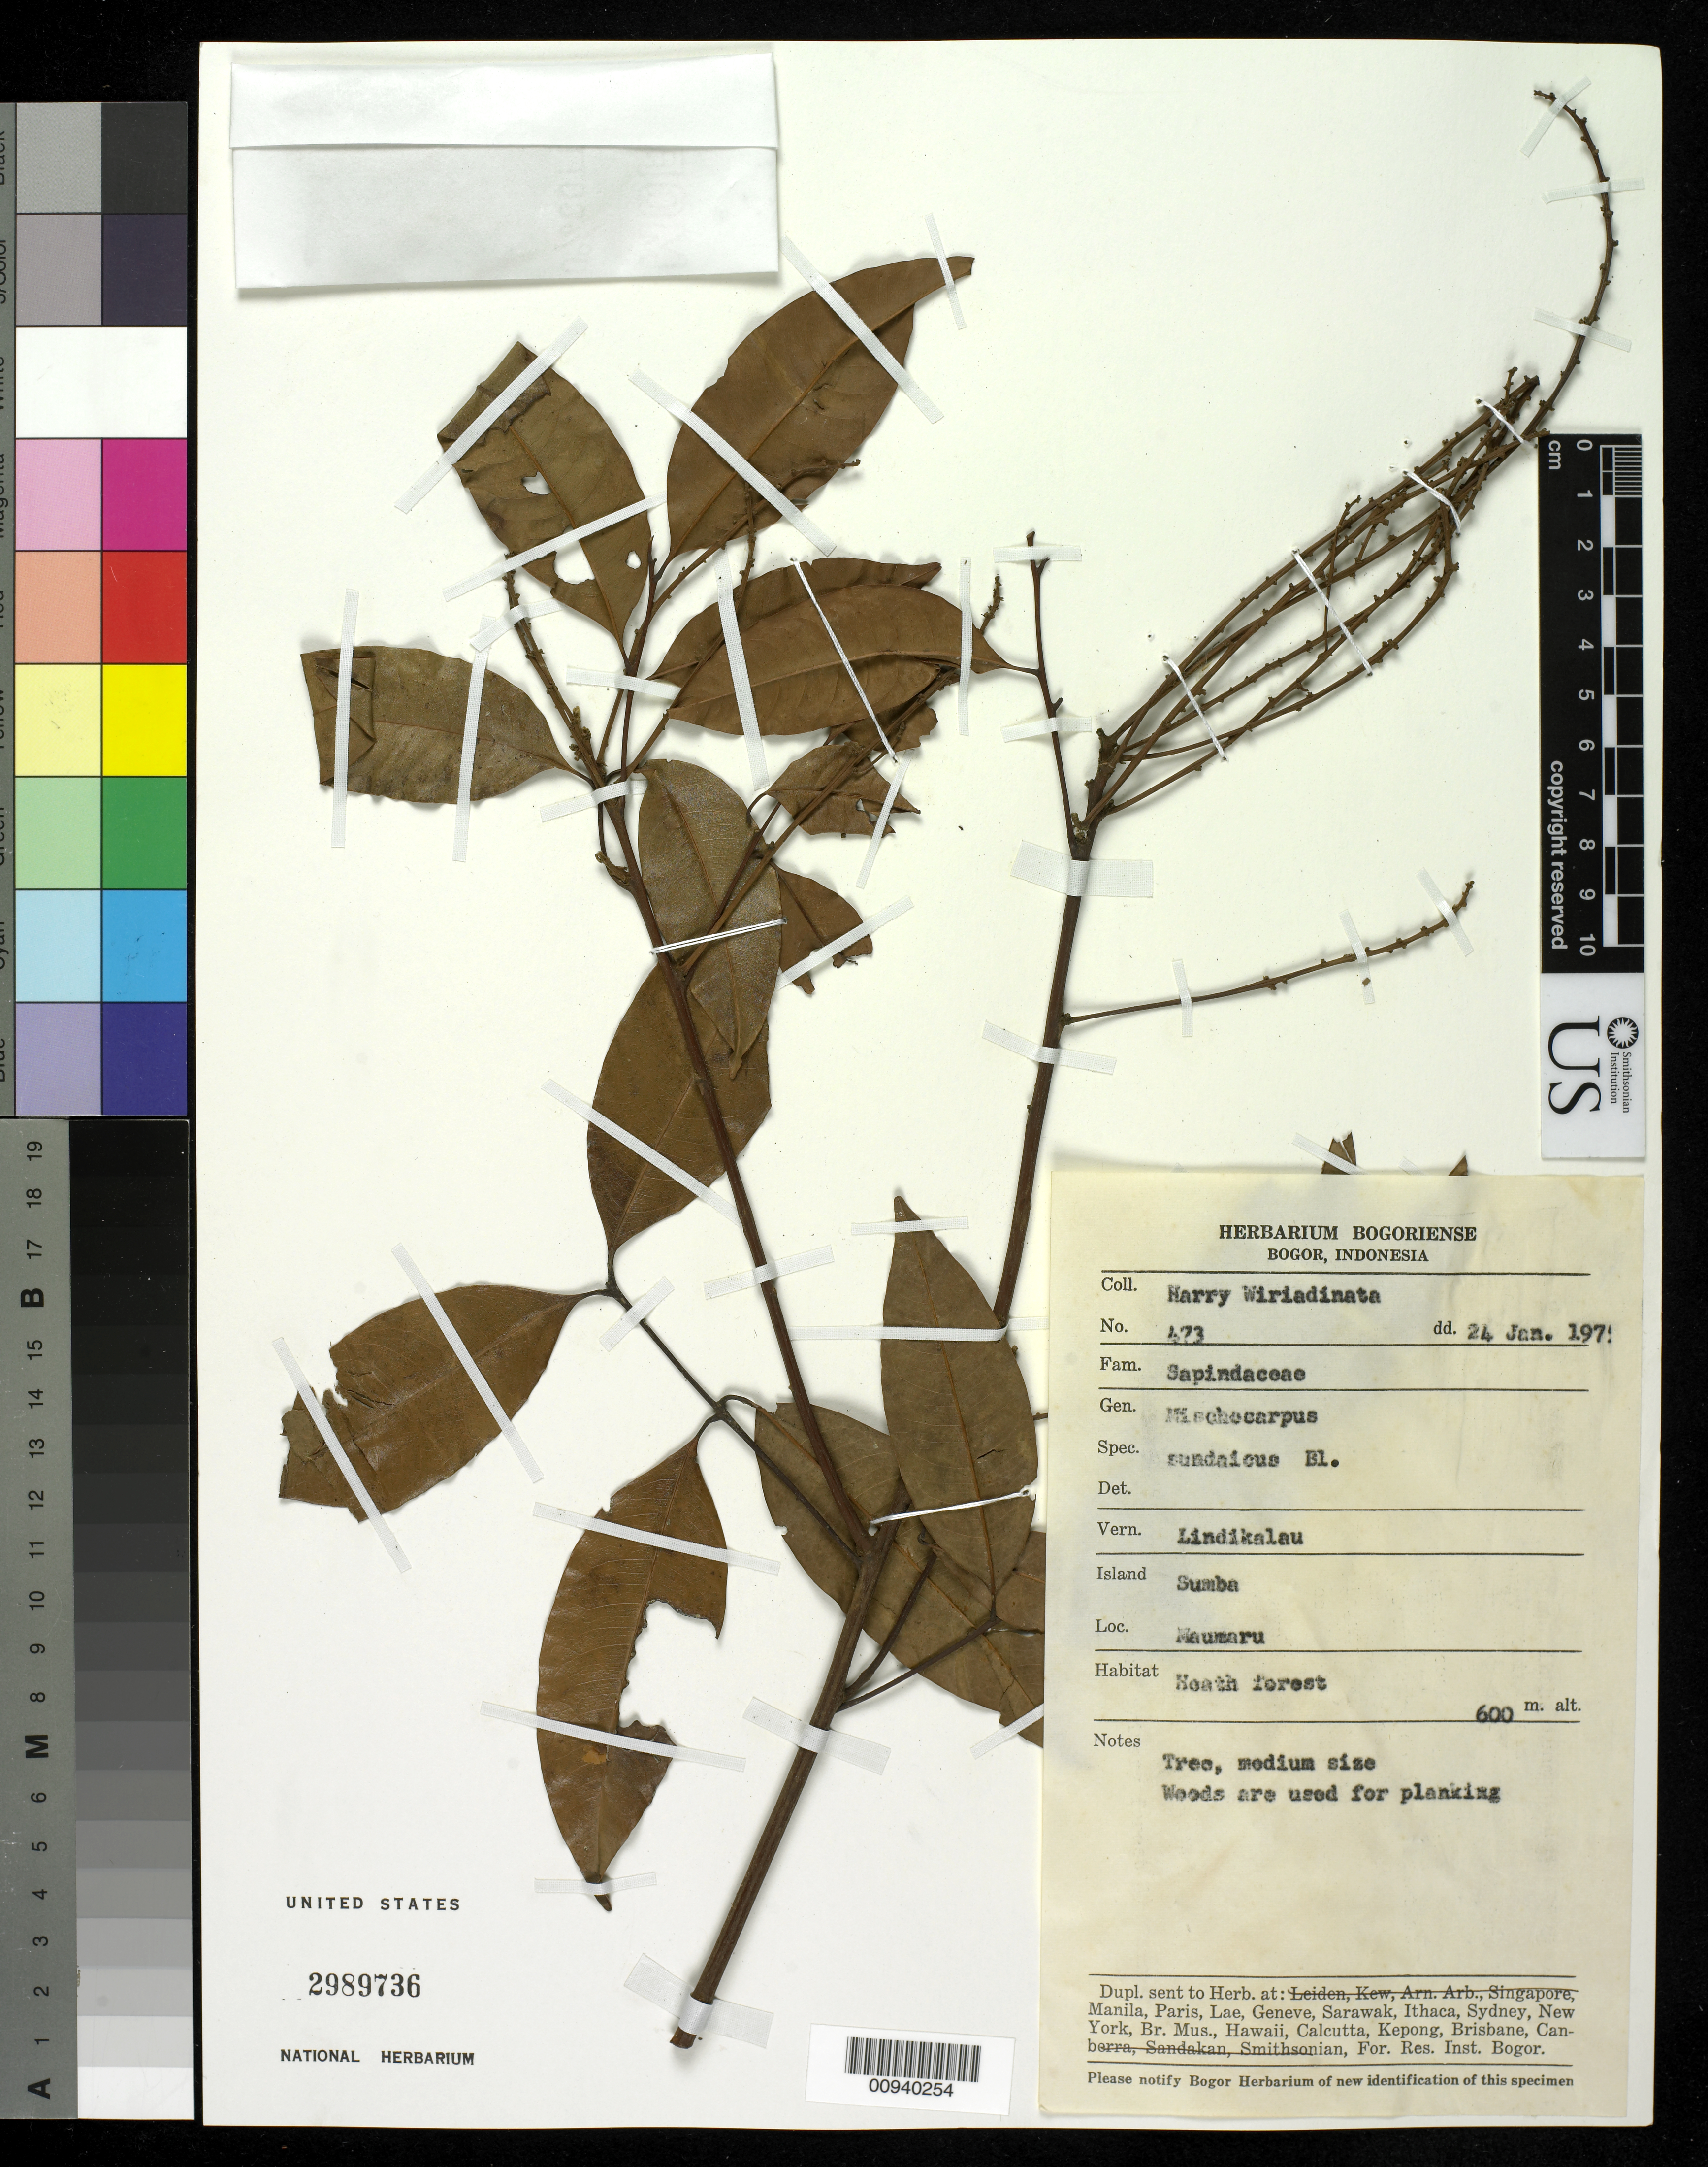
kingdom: Plantae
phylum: Tracheophyta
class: Magnoliopsida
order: Sapindales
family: Sapindaceae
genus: Mischocarpus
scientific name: Mischocarpus sundaicus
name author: Blume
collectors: H. Wiriadinata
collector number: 473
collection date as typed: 24 Jan 1975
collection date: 1975-01-24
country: Indonesia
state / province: Lesser Sunda Is.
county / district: East Nusa Tenggara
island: Sumba I.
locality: Mauranru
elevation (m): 600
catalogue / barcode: US 2989736